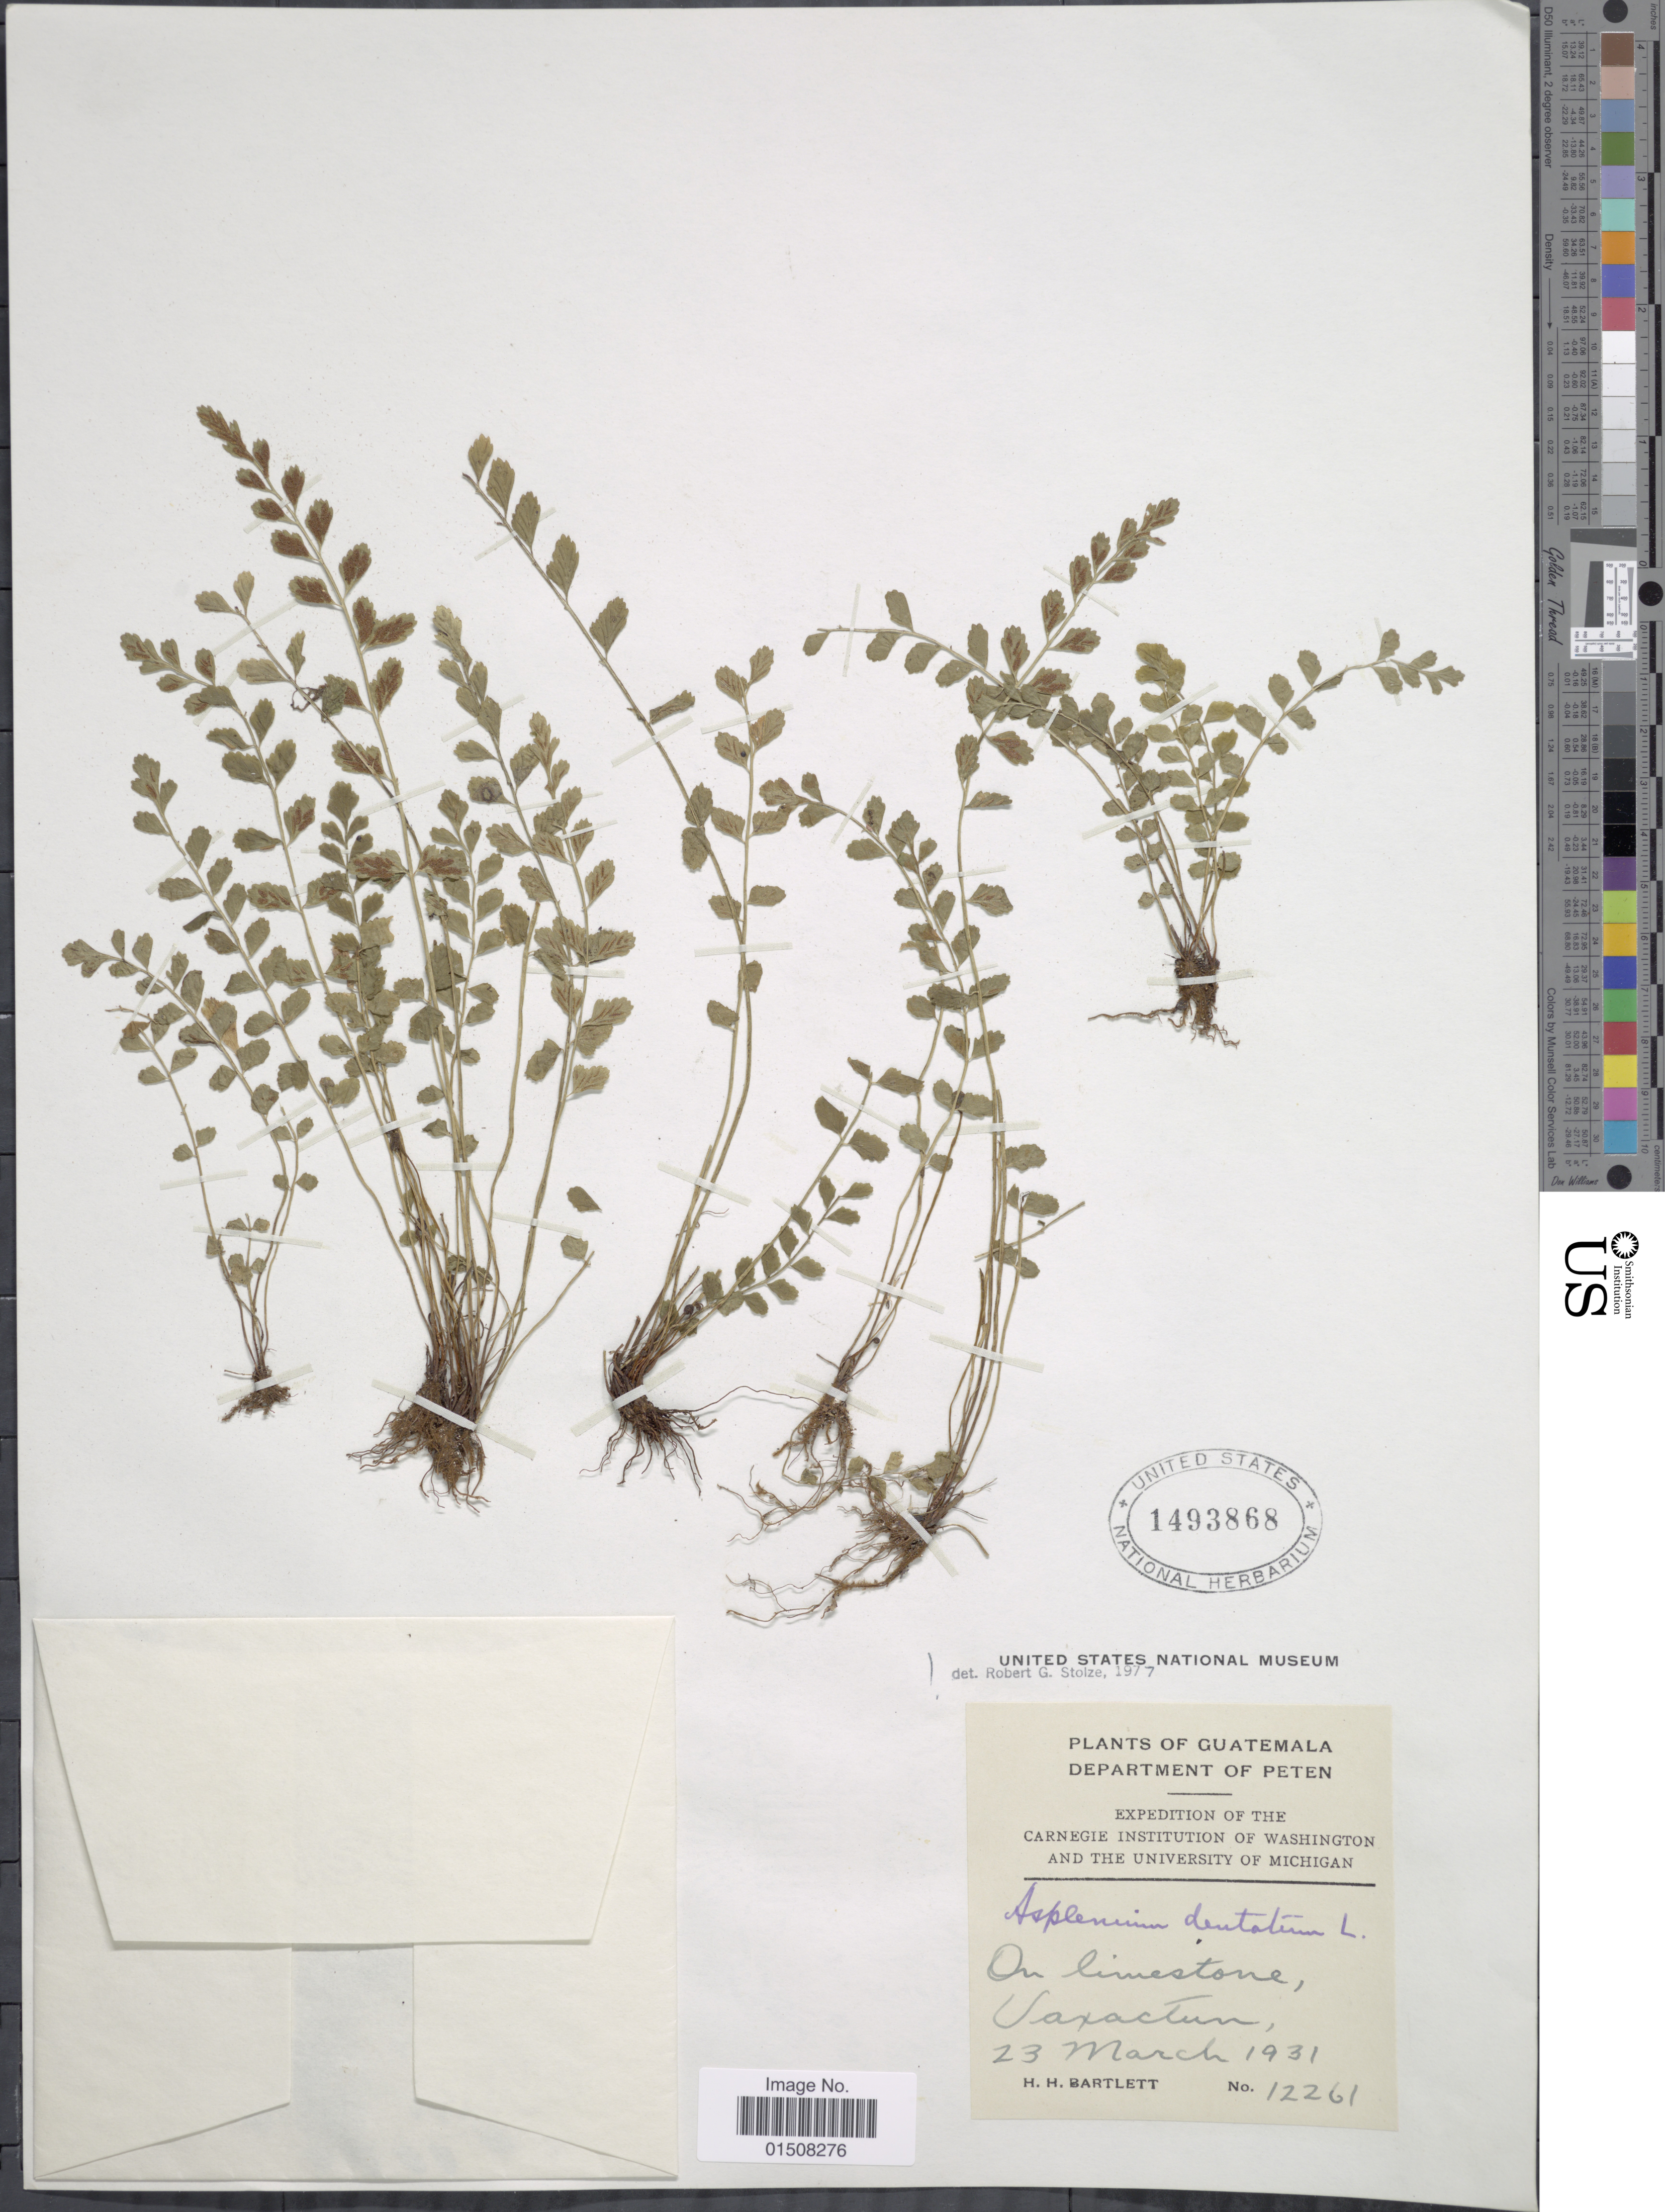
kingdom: Plantae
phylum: Tracheophyta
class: Polypodiopsida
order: Polypodiales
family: Aspleniaceae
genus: Asplenium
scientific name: Asplenium trichomanes-dentatum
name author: L.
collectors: H. H. Bartlett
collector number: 12261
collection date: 1931-03-23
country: Guatemala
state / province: El Petén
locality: Department of Peten, On limestone, Uaxactun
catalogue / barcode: US 1493868